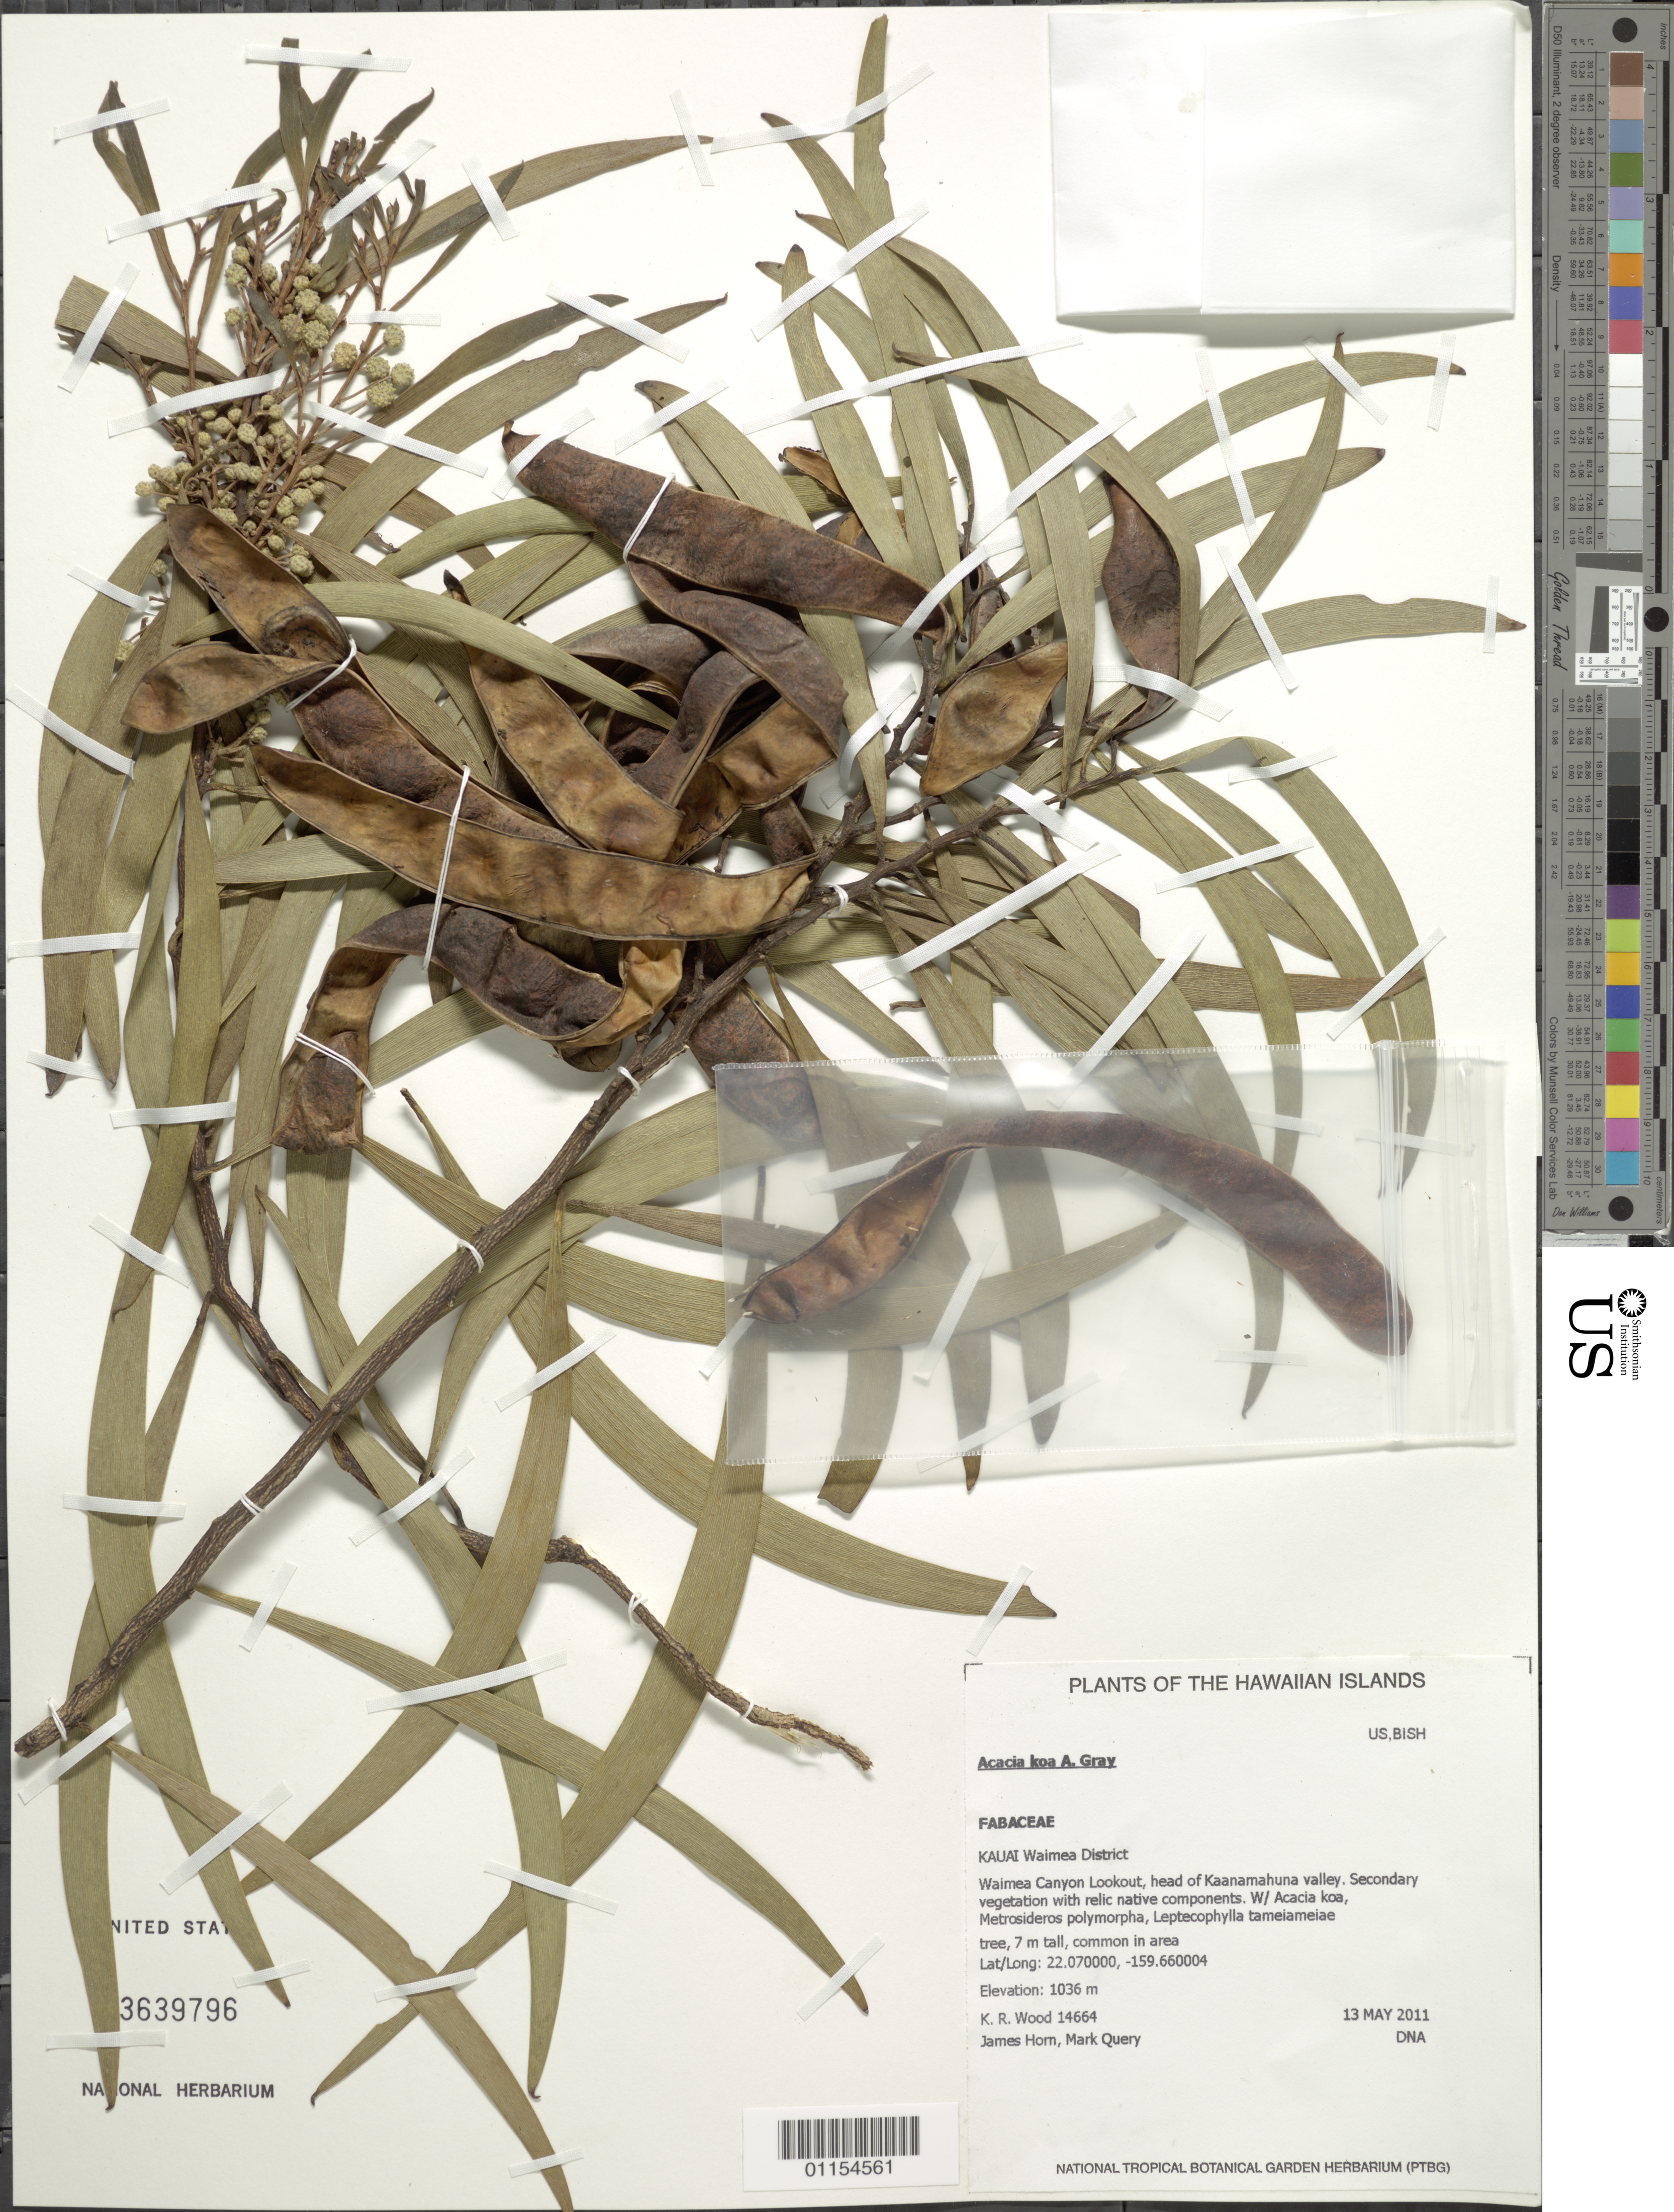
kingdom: Plantae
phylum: Tracheophyta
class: Magnoliopsida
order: Fabales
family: Fabaceae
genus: Acacia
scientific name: Acacia koa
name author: A. Gray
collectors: K. R. Wood, J. Horn & M. Query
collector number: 14664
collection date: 2011-05-13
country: United States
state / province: Hawaii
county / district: Kauai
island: Kaua'i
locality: Waimea District, Waimea Canyon lookout, head of Kaanamahuna Valley.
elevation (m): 1036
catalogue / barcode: US 3639796